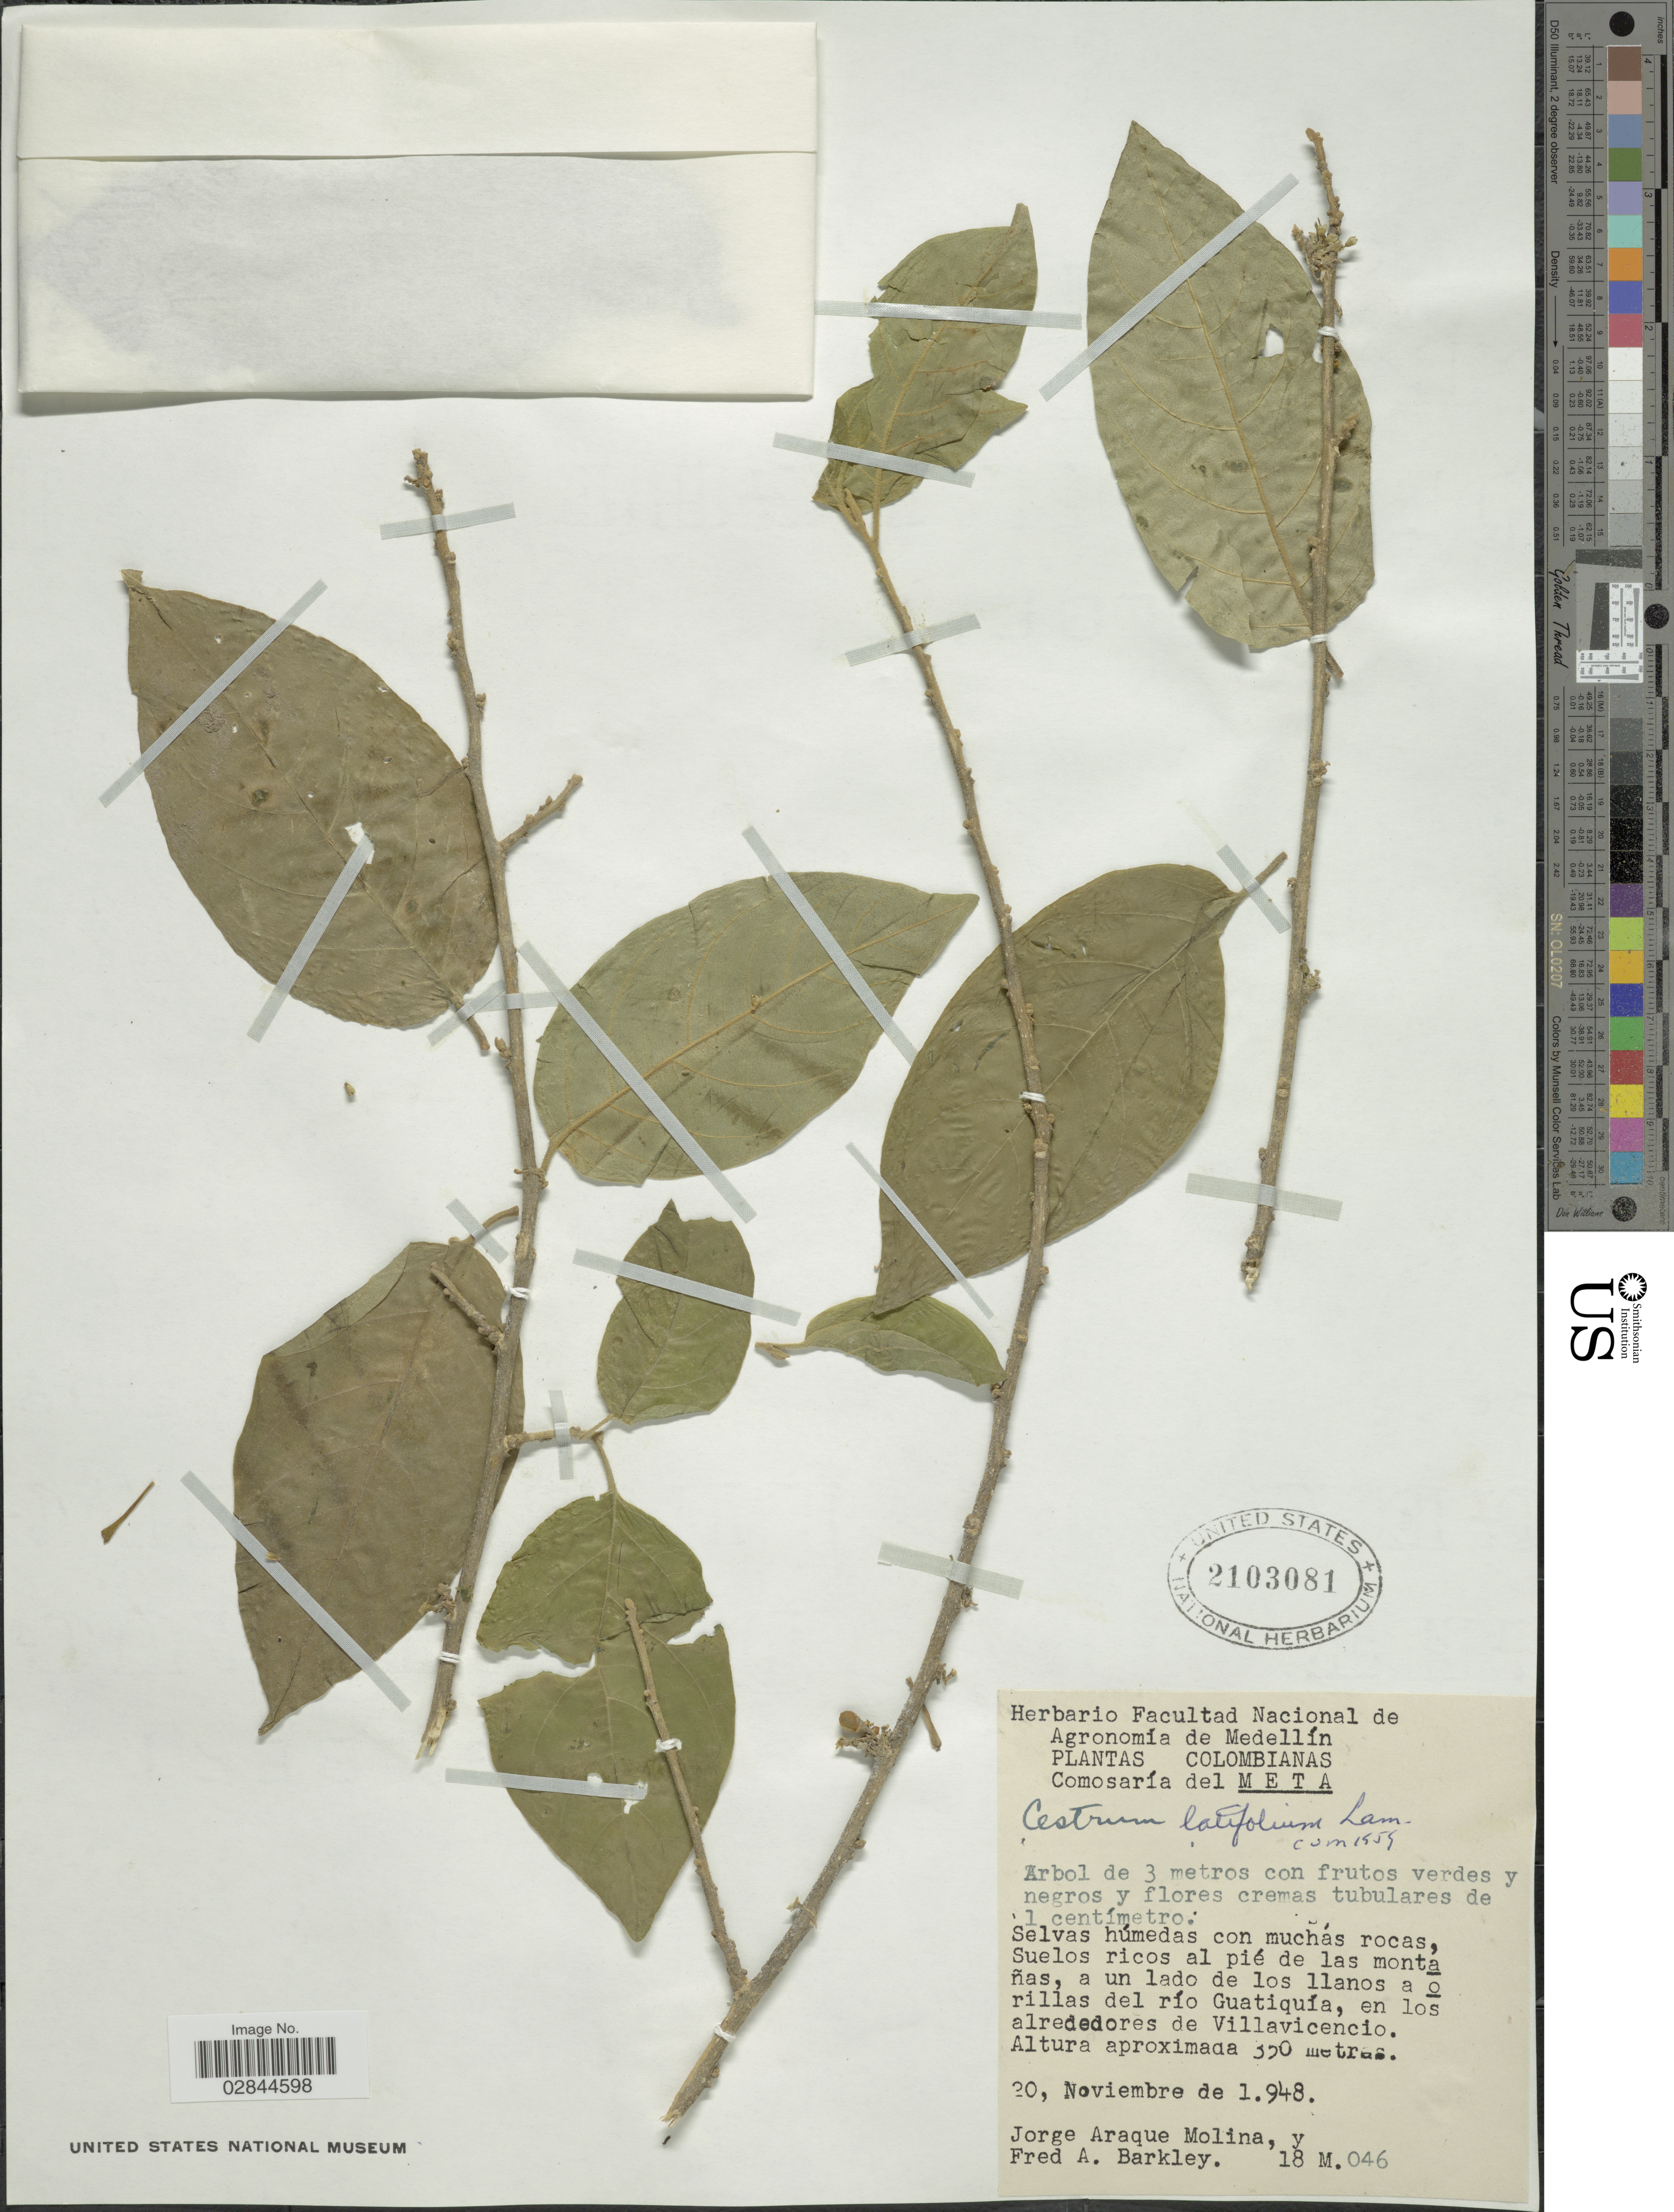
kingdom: Plantae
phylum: Tracheophyta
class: Magnoliopsida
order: Solanales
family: Solanaceae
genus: Cestrum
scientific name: Cestrum latifolium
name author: Lam.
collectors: J. Araque Molina & F. A. Barkley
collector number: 18M046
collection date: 1948-11-20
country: Colombia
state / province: Meta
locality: Comosaría del Meta. Suelos ricos al pié de las montañas, a un lado de los llanos a orillas del río Guatiquía, en los alrededores de Villavicencio.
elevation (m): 350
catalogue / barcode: US 2103081